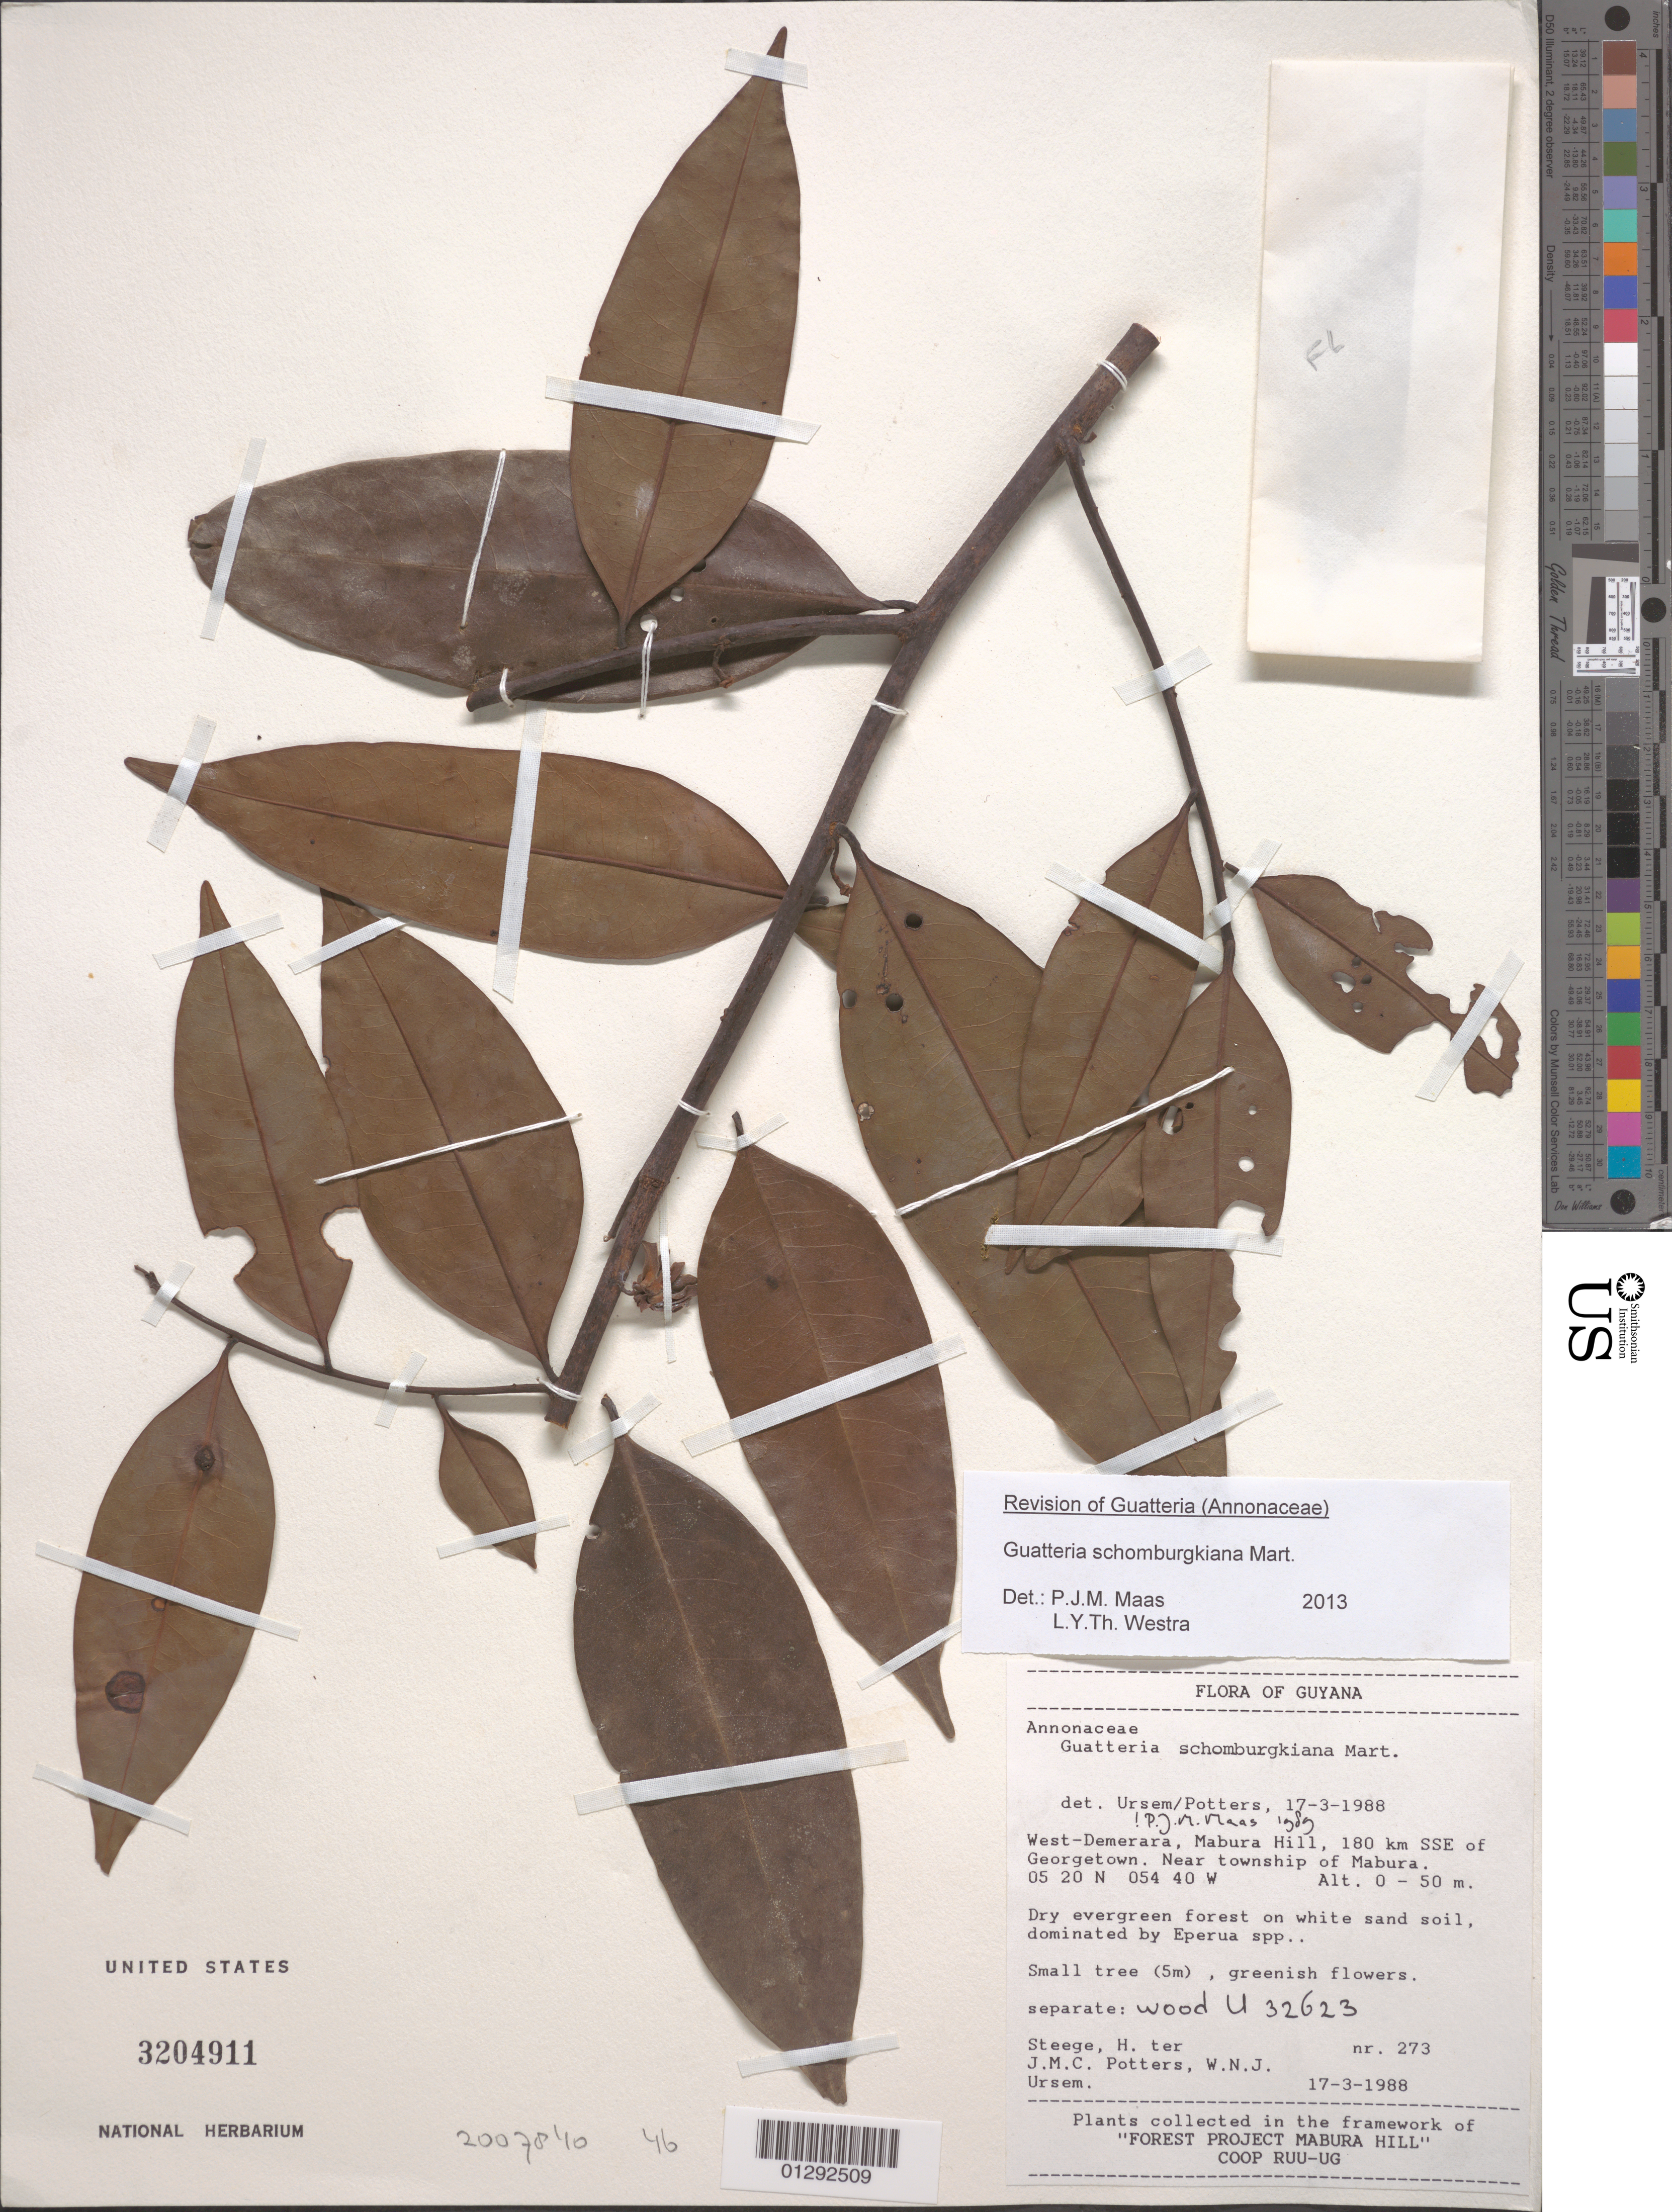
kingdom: Plantae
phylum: Tracheophyta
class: Magnoliopsida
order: Magnoliales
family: Annonaceae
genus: Guatteria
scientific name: Guatteria schomburgkiana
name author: Mart.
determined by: Maas, P. J.; Westra, L. Y.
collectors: H. ter Steege et al.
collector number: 273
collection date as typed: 17-Mar-88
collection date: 1988-03-17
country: Guyana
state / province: U. Demerara-Berbice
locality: Mabura Hill, 180 km SSE of Georgetown, near township of Mabura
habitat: dry evergreen forest on white sand soil, dominated by Eperua spp.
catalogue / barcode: US 3204911